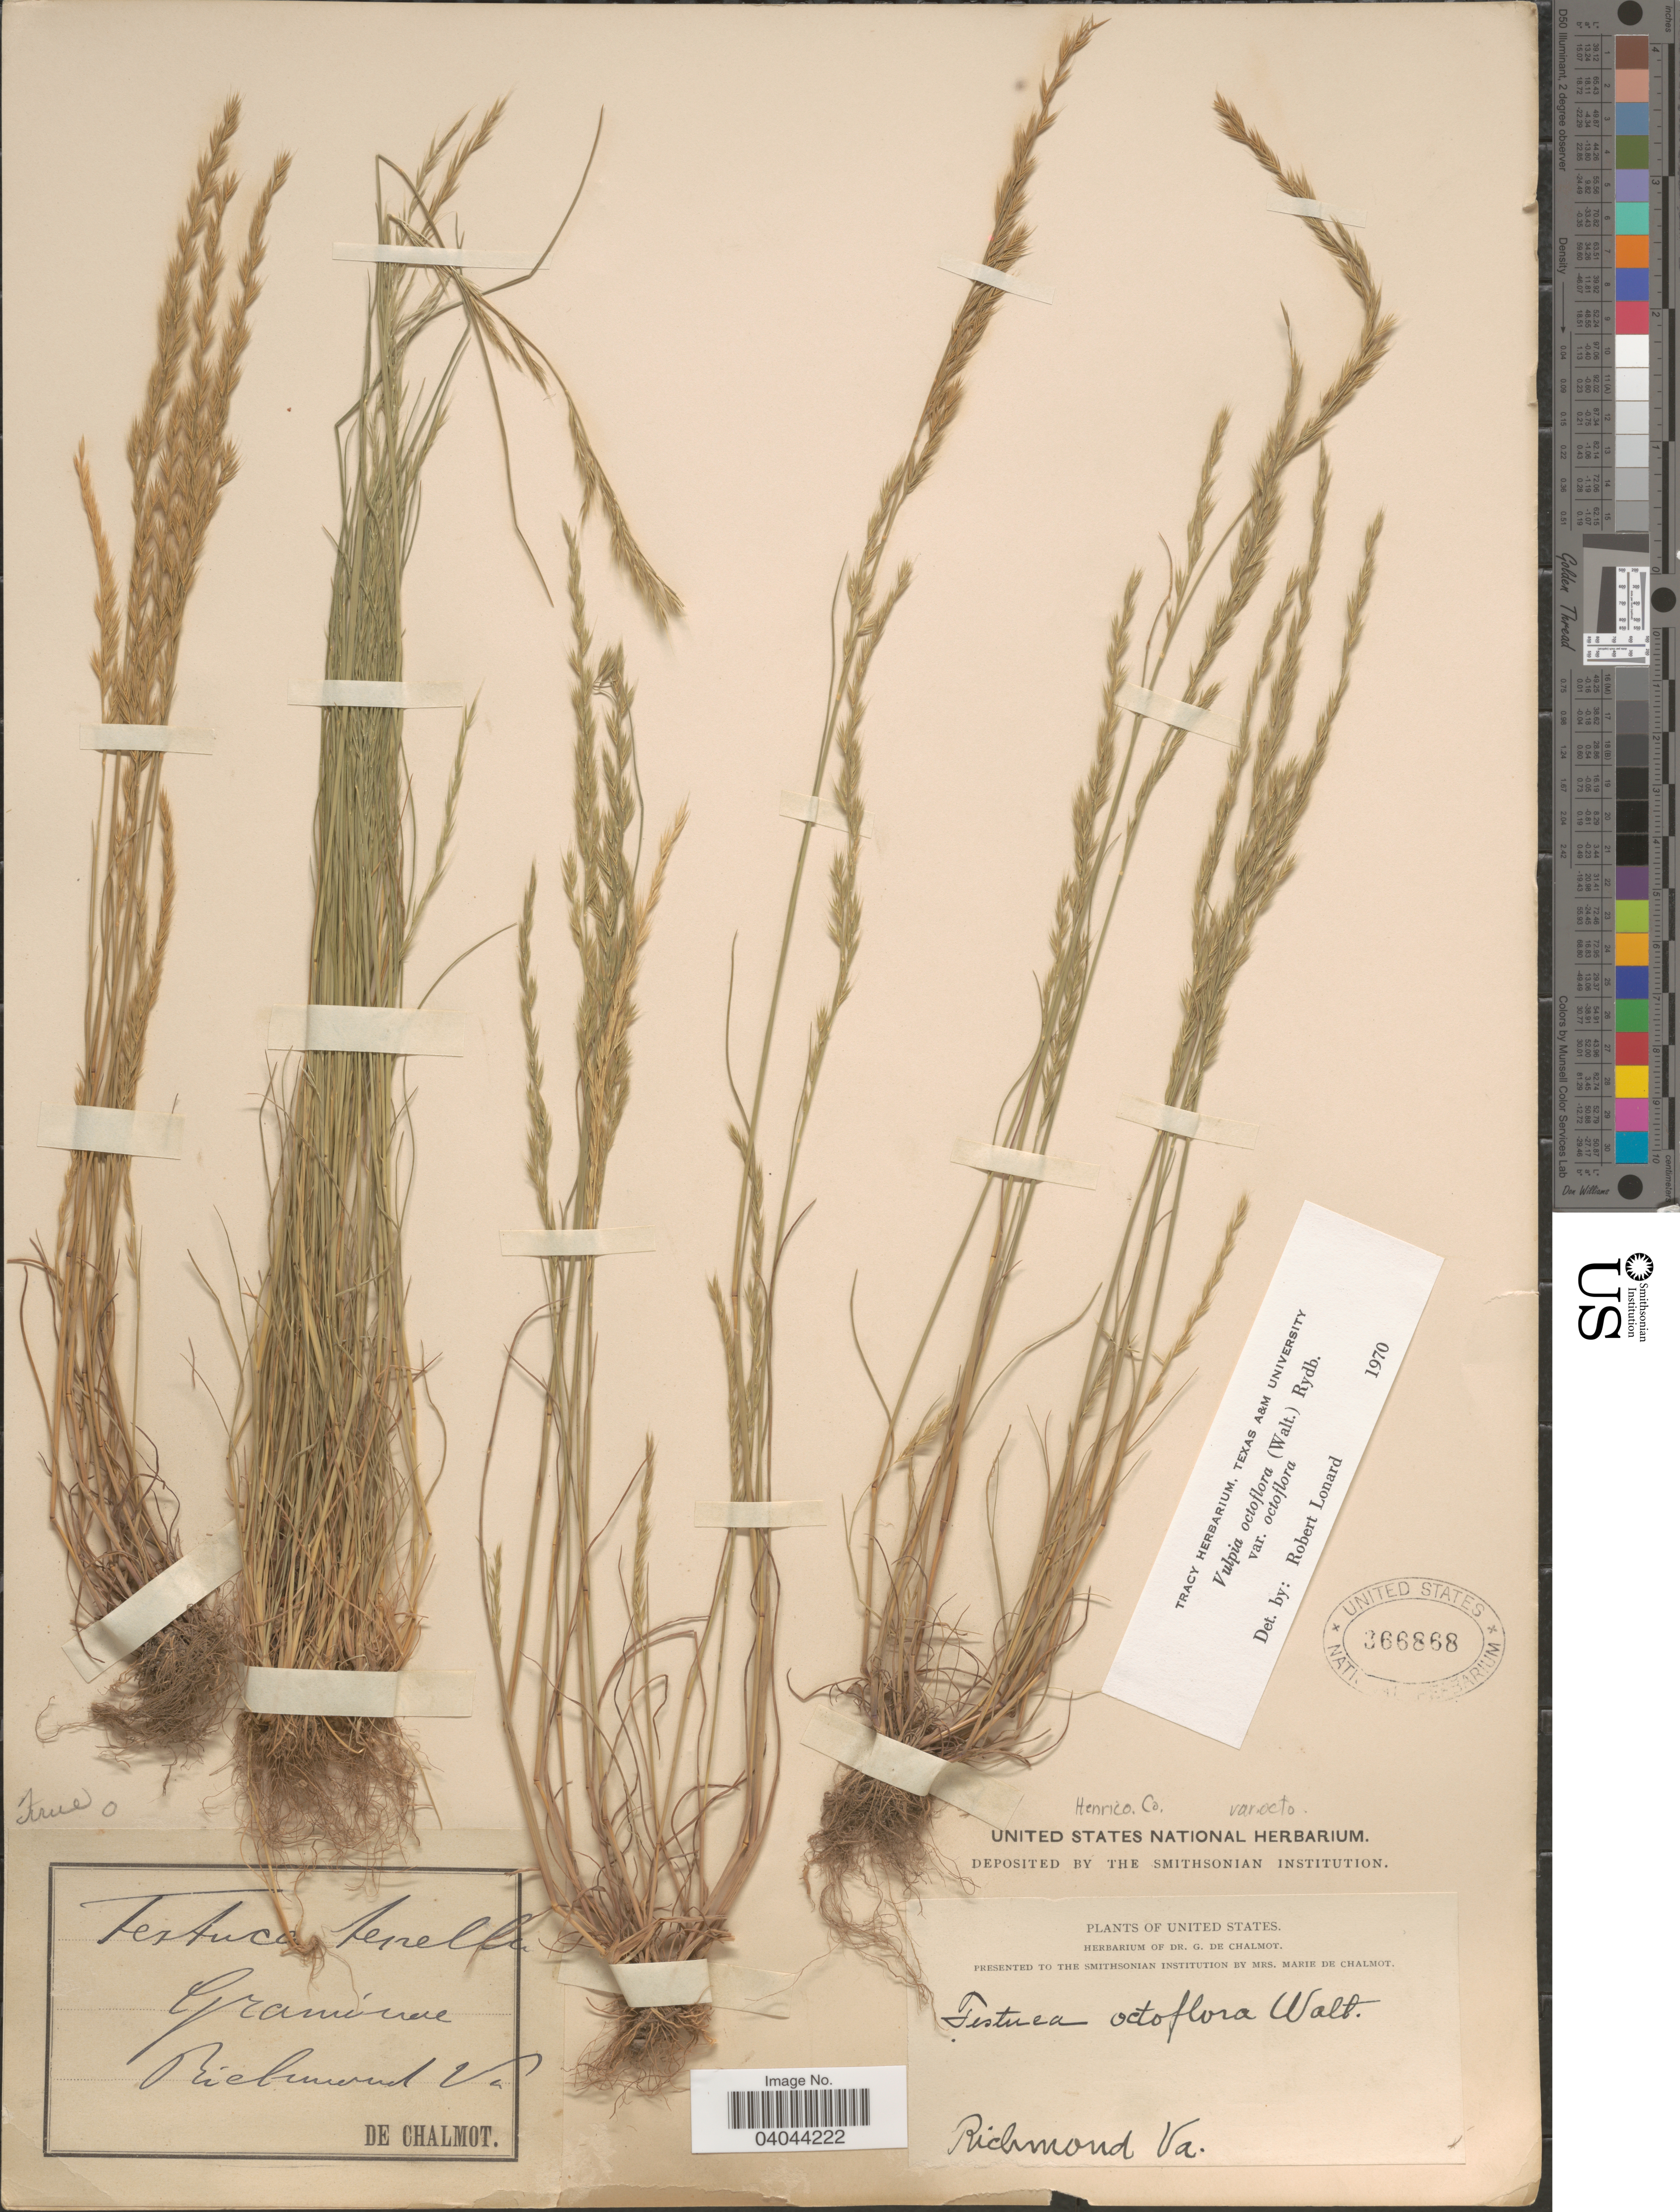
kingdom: Plantae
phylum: Tracheophyta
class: Liliopsida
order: Poales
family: Poaceae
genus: Festuca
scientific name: Festuca octoflora var. octoflora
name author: Walter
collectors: G. de Chalmot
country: United States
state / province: Virginia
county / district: City of Richmond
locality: Richmond.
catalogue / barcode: US 366868